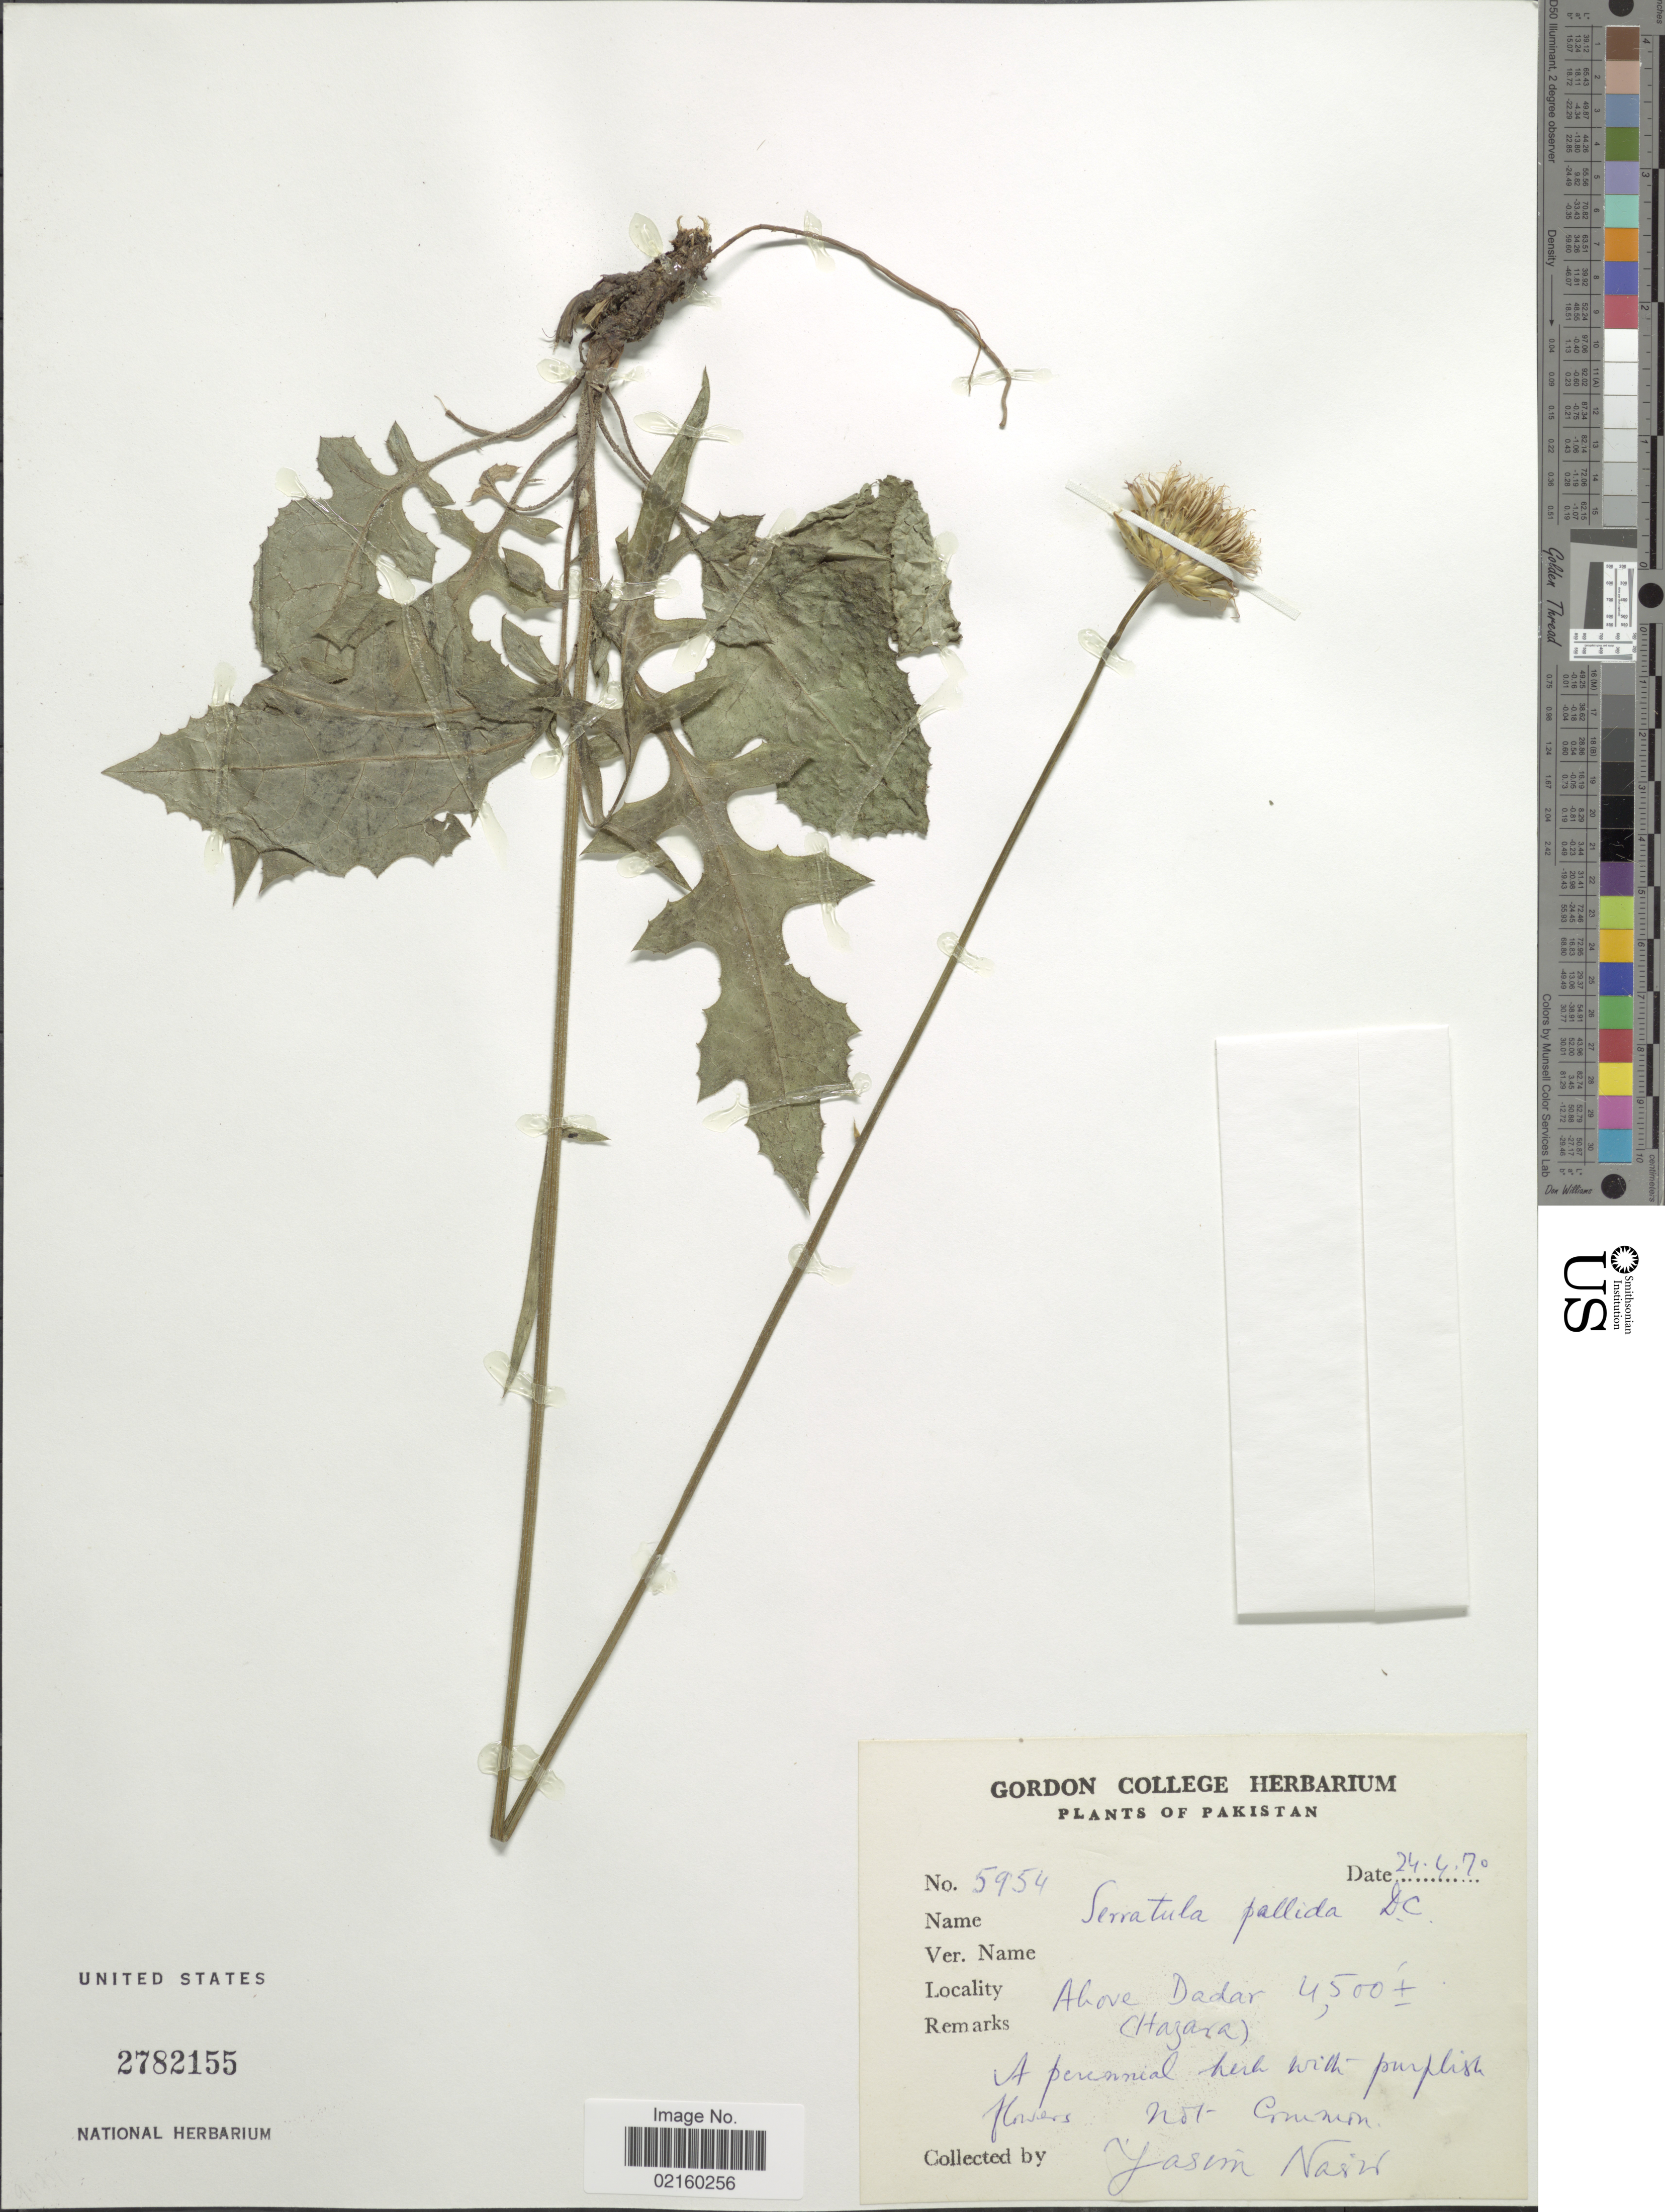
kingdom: Plantae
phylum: Tracheophyta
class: Magnoliopsida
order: Asterales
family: Asteraceae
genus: Serratula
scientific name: Serratula pallida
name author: DC.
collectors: Y. Nasir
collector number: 2954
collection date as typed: Transcribed d/m/y: 24/4/70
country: Pakistan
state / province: Khyber Pakhtunkhwa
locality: Above Dadar, Hazara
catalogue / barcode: US 2782155